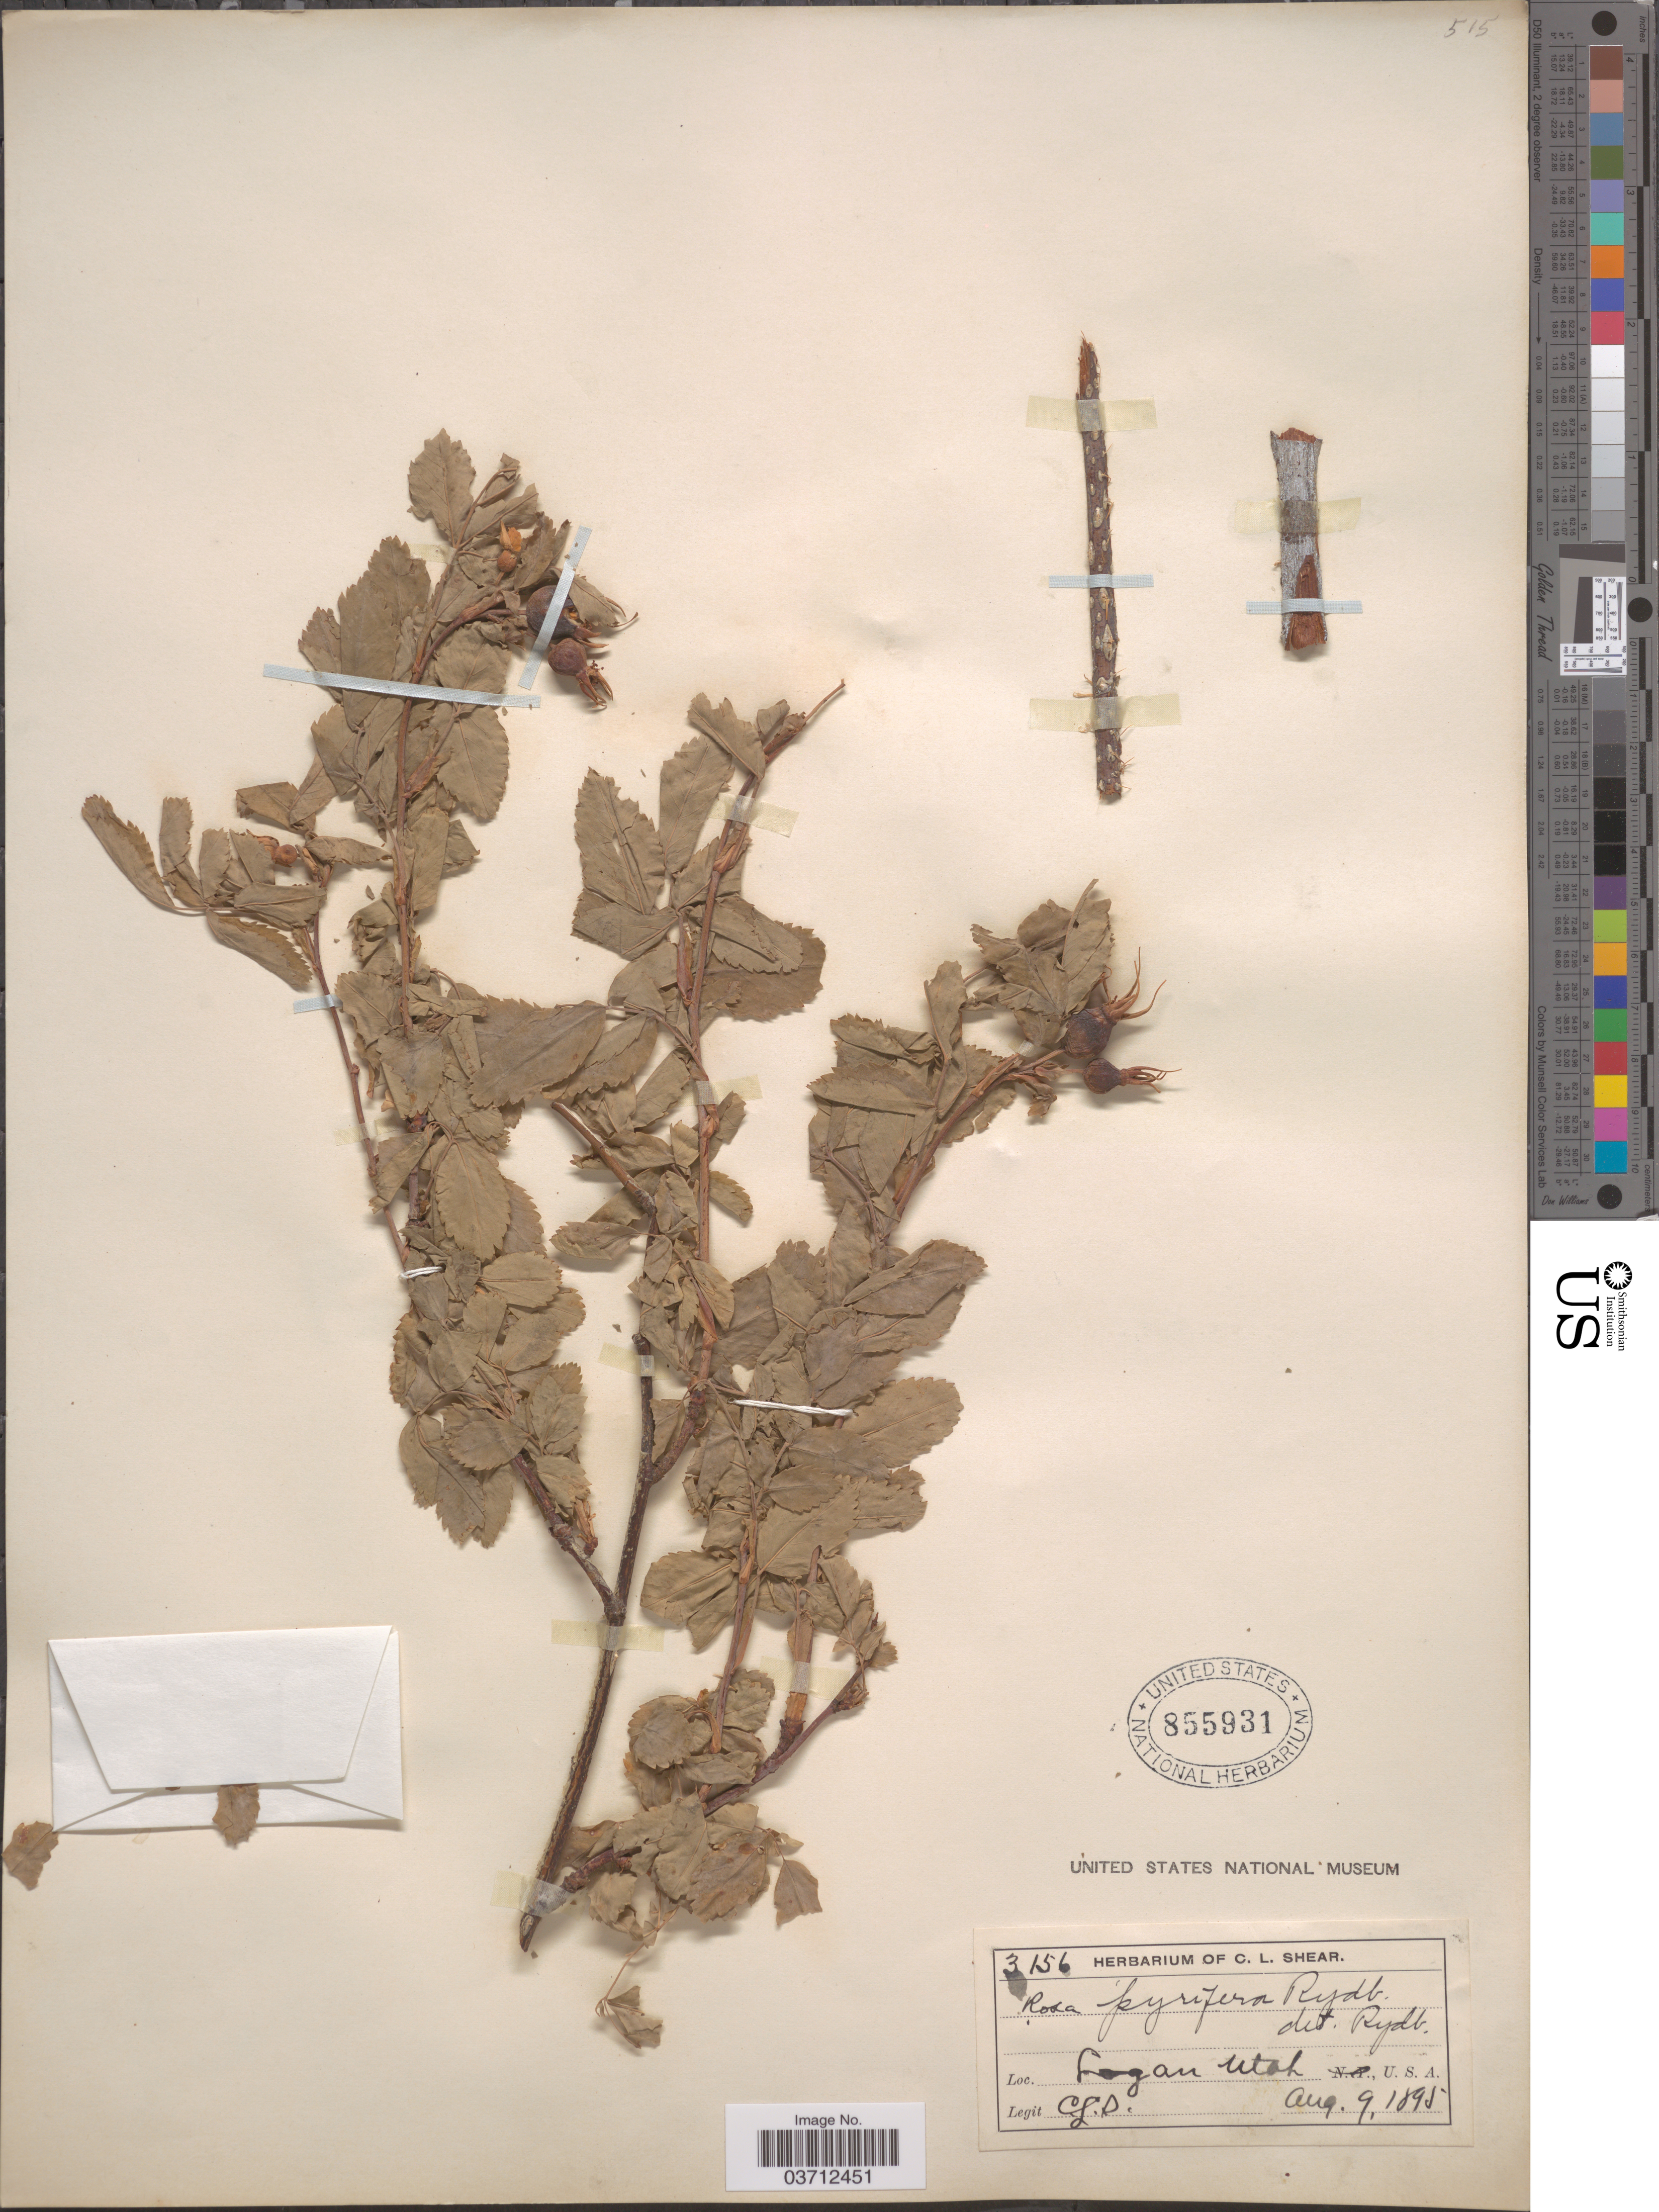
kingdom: Plantae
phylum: Tracheophyta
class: Magnoliopsida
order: Rosales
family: Rosaceae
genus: Rosa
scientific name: Rosa woodsii var. ultramontana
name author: Lindl.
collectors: C. L. Shear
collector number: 3156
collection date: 1895-08-09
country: United States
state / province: Utah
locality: Logan.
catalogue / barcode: US 855931